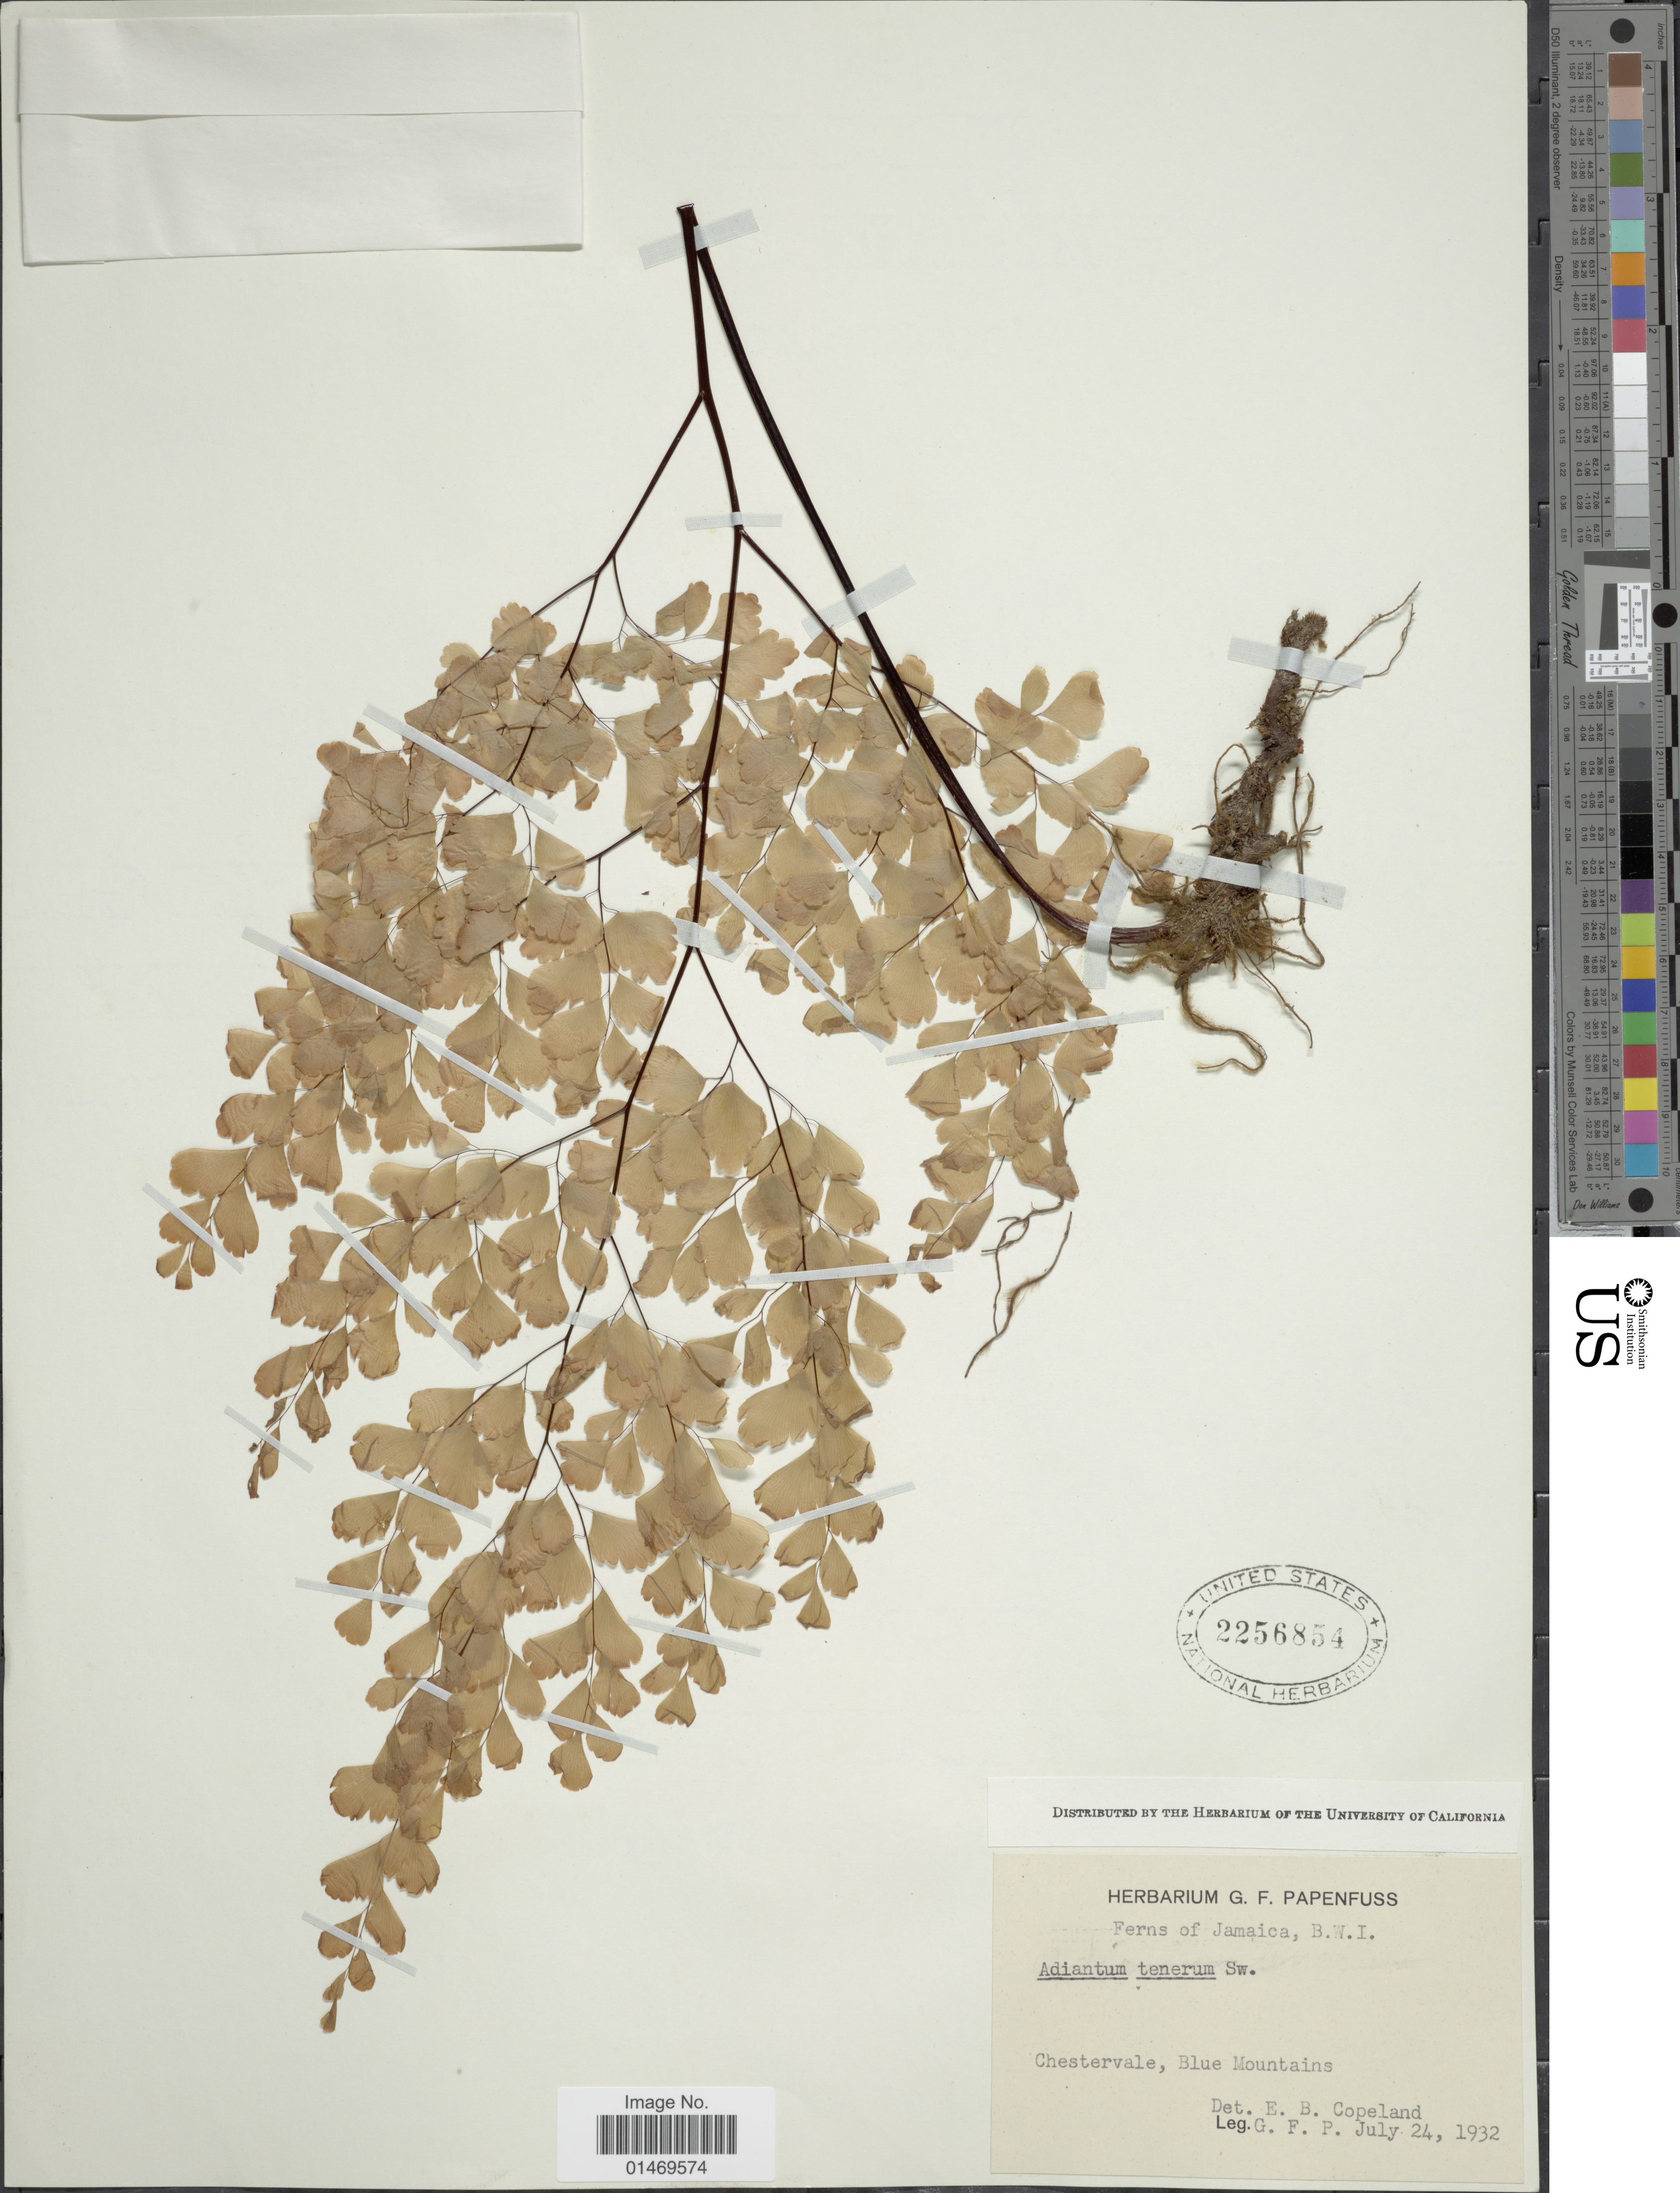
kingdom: Plantae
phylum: Tracheophyta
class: Polypodiopsida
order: Polypodiales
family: Pteridaceae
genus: Adiantum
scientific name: Adiantum tenerum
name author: Sw.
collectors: G. Papenfuss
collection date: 1932-07-24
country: Jamaica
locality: Chestervale, Blue Mountains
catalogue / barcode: US 2256854